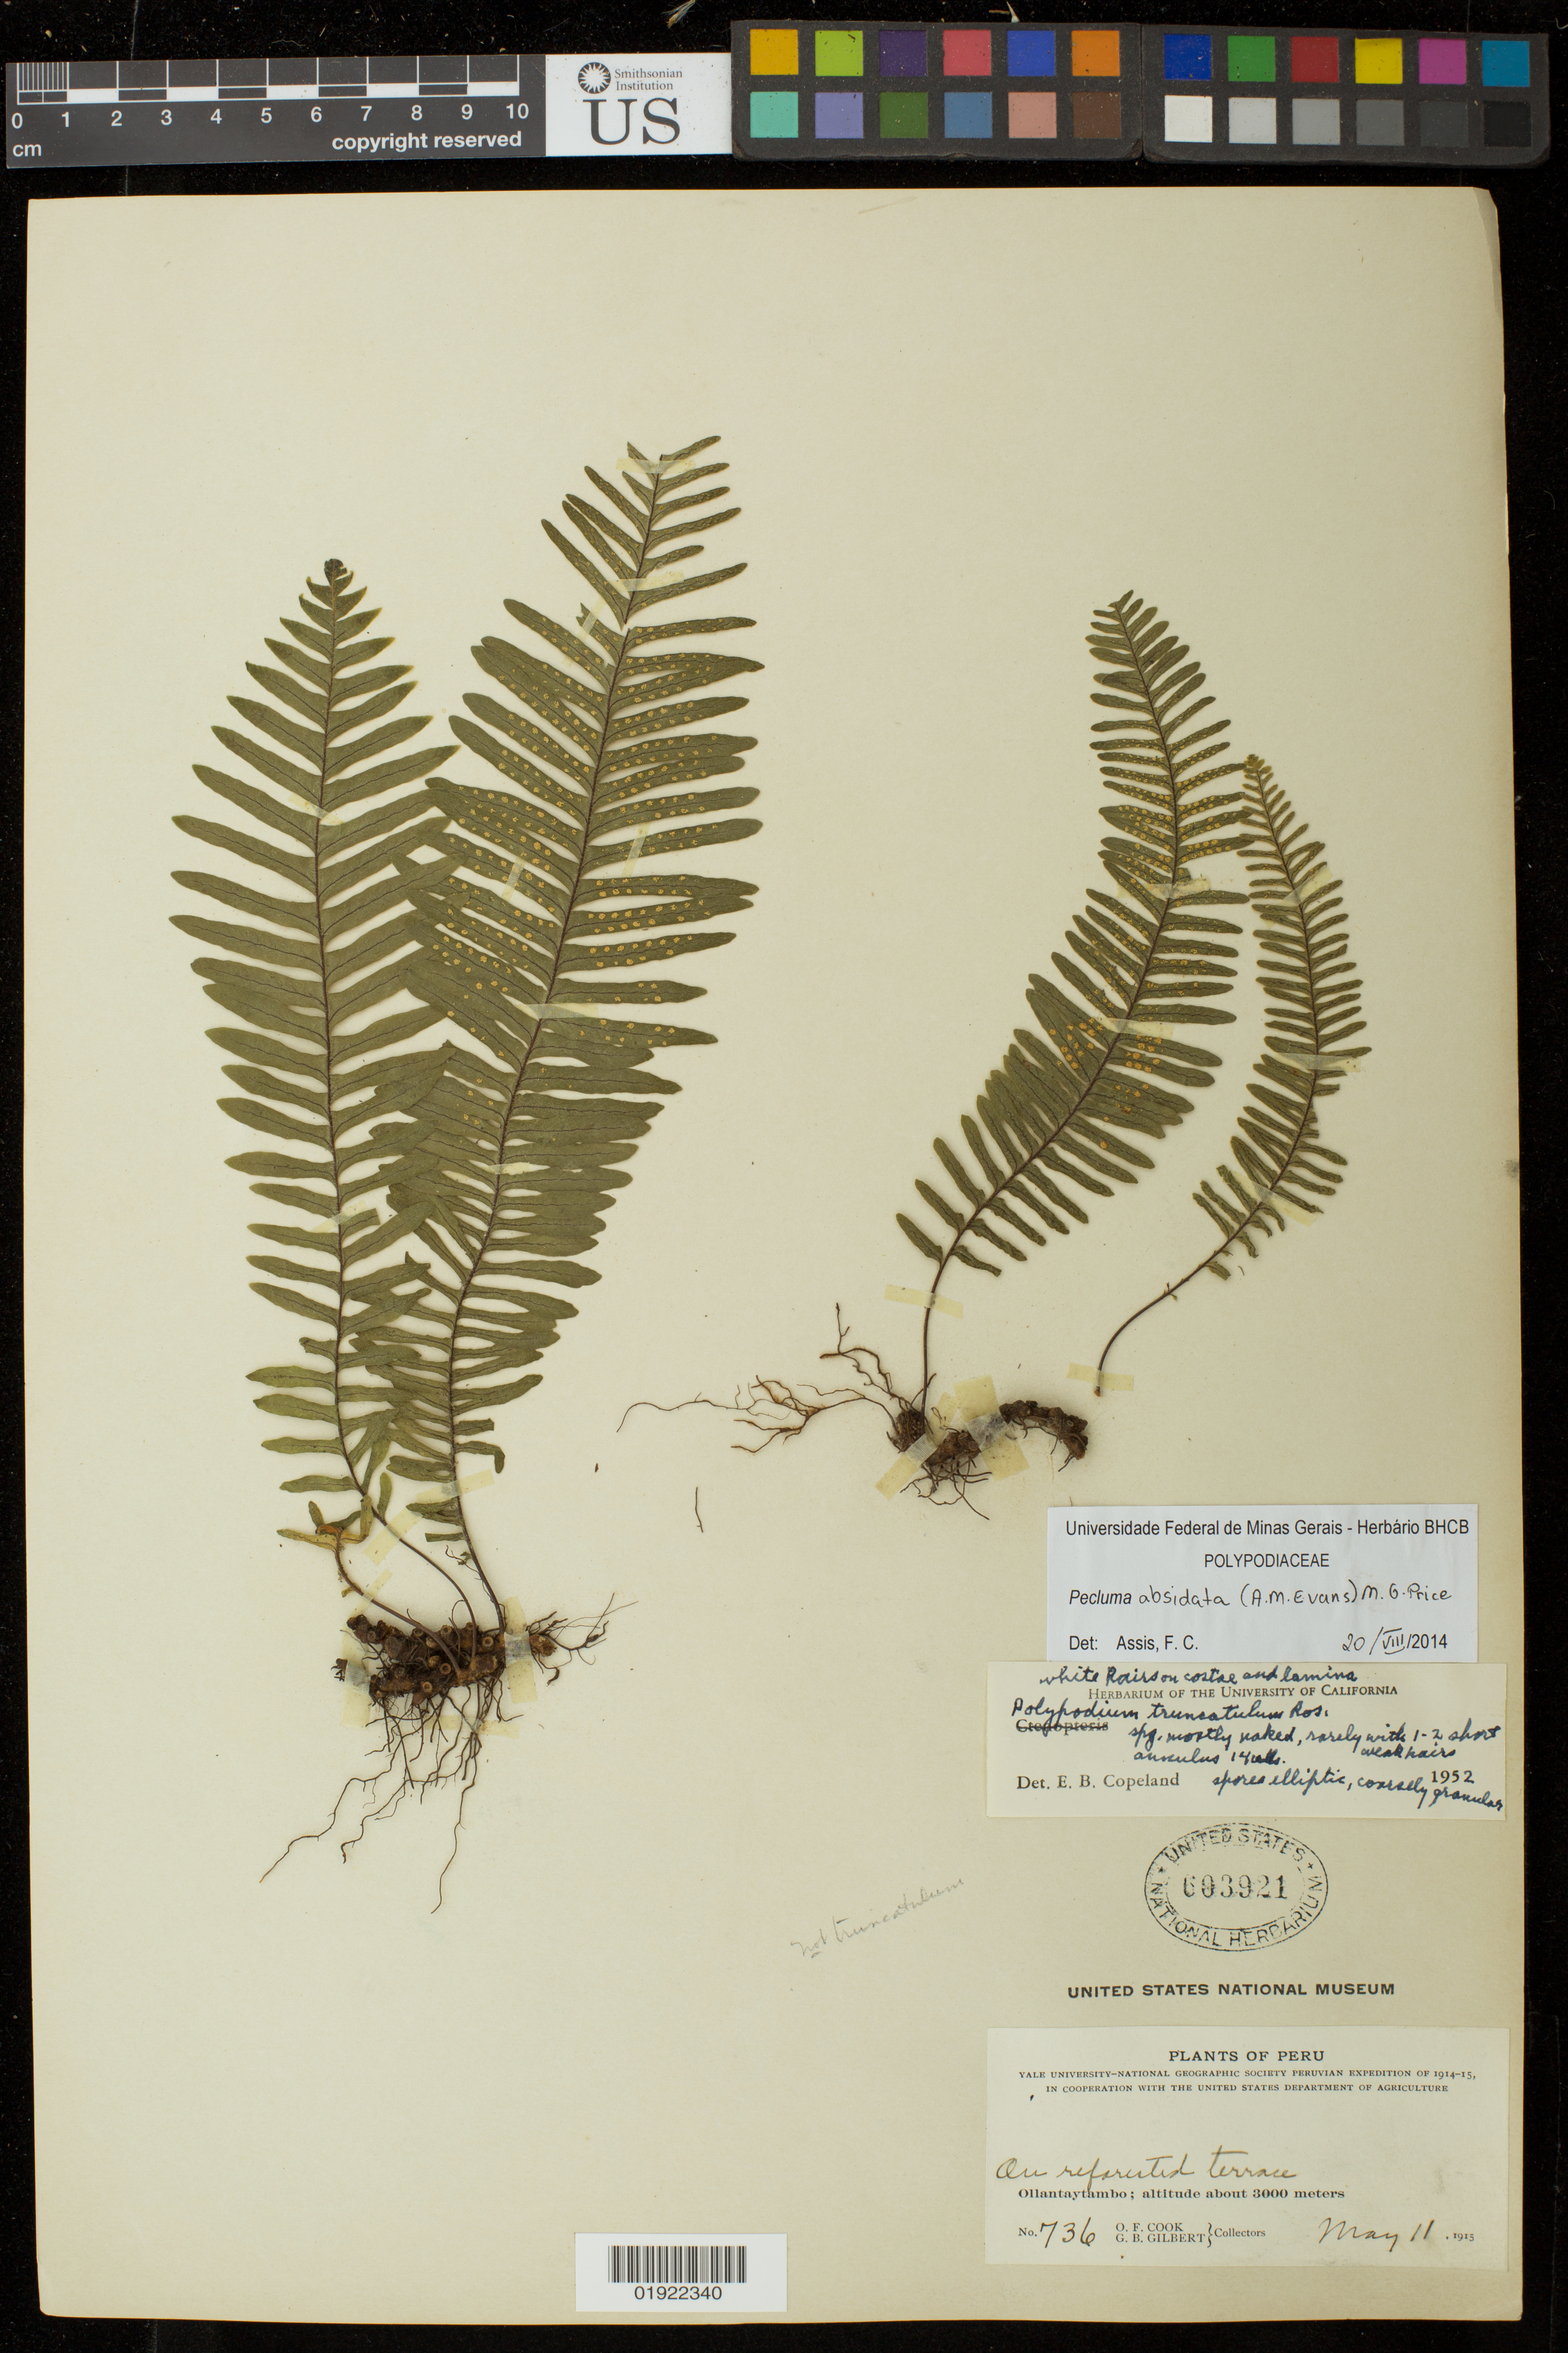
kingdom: Plantae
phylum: Tracheophyta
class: Polypodiopsida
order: Polypodiales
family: Polypodiaceae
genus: Pecluma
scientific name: Pecluma absidata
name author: (A.M. Evans) M.G. Price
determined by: Assis, F. C.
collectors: O. F. Cook & G. B. Gilbert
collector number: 736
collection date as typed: May 11, 1915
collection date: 1915-05-11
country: Peru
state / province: Cusco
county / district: Urubamba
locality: Ollantaytambo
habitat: on reforested terrace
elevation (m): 3000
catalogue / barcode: US 603921